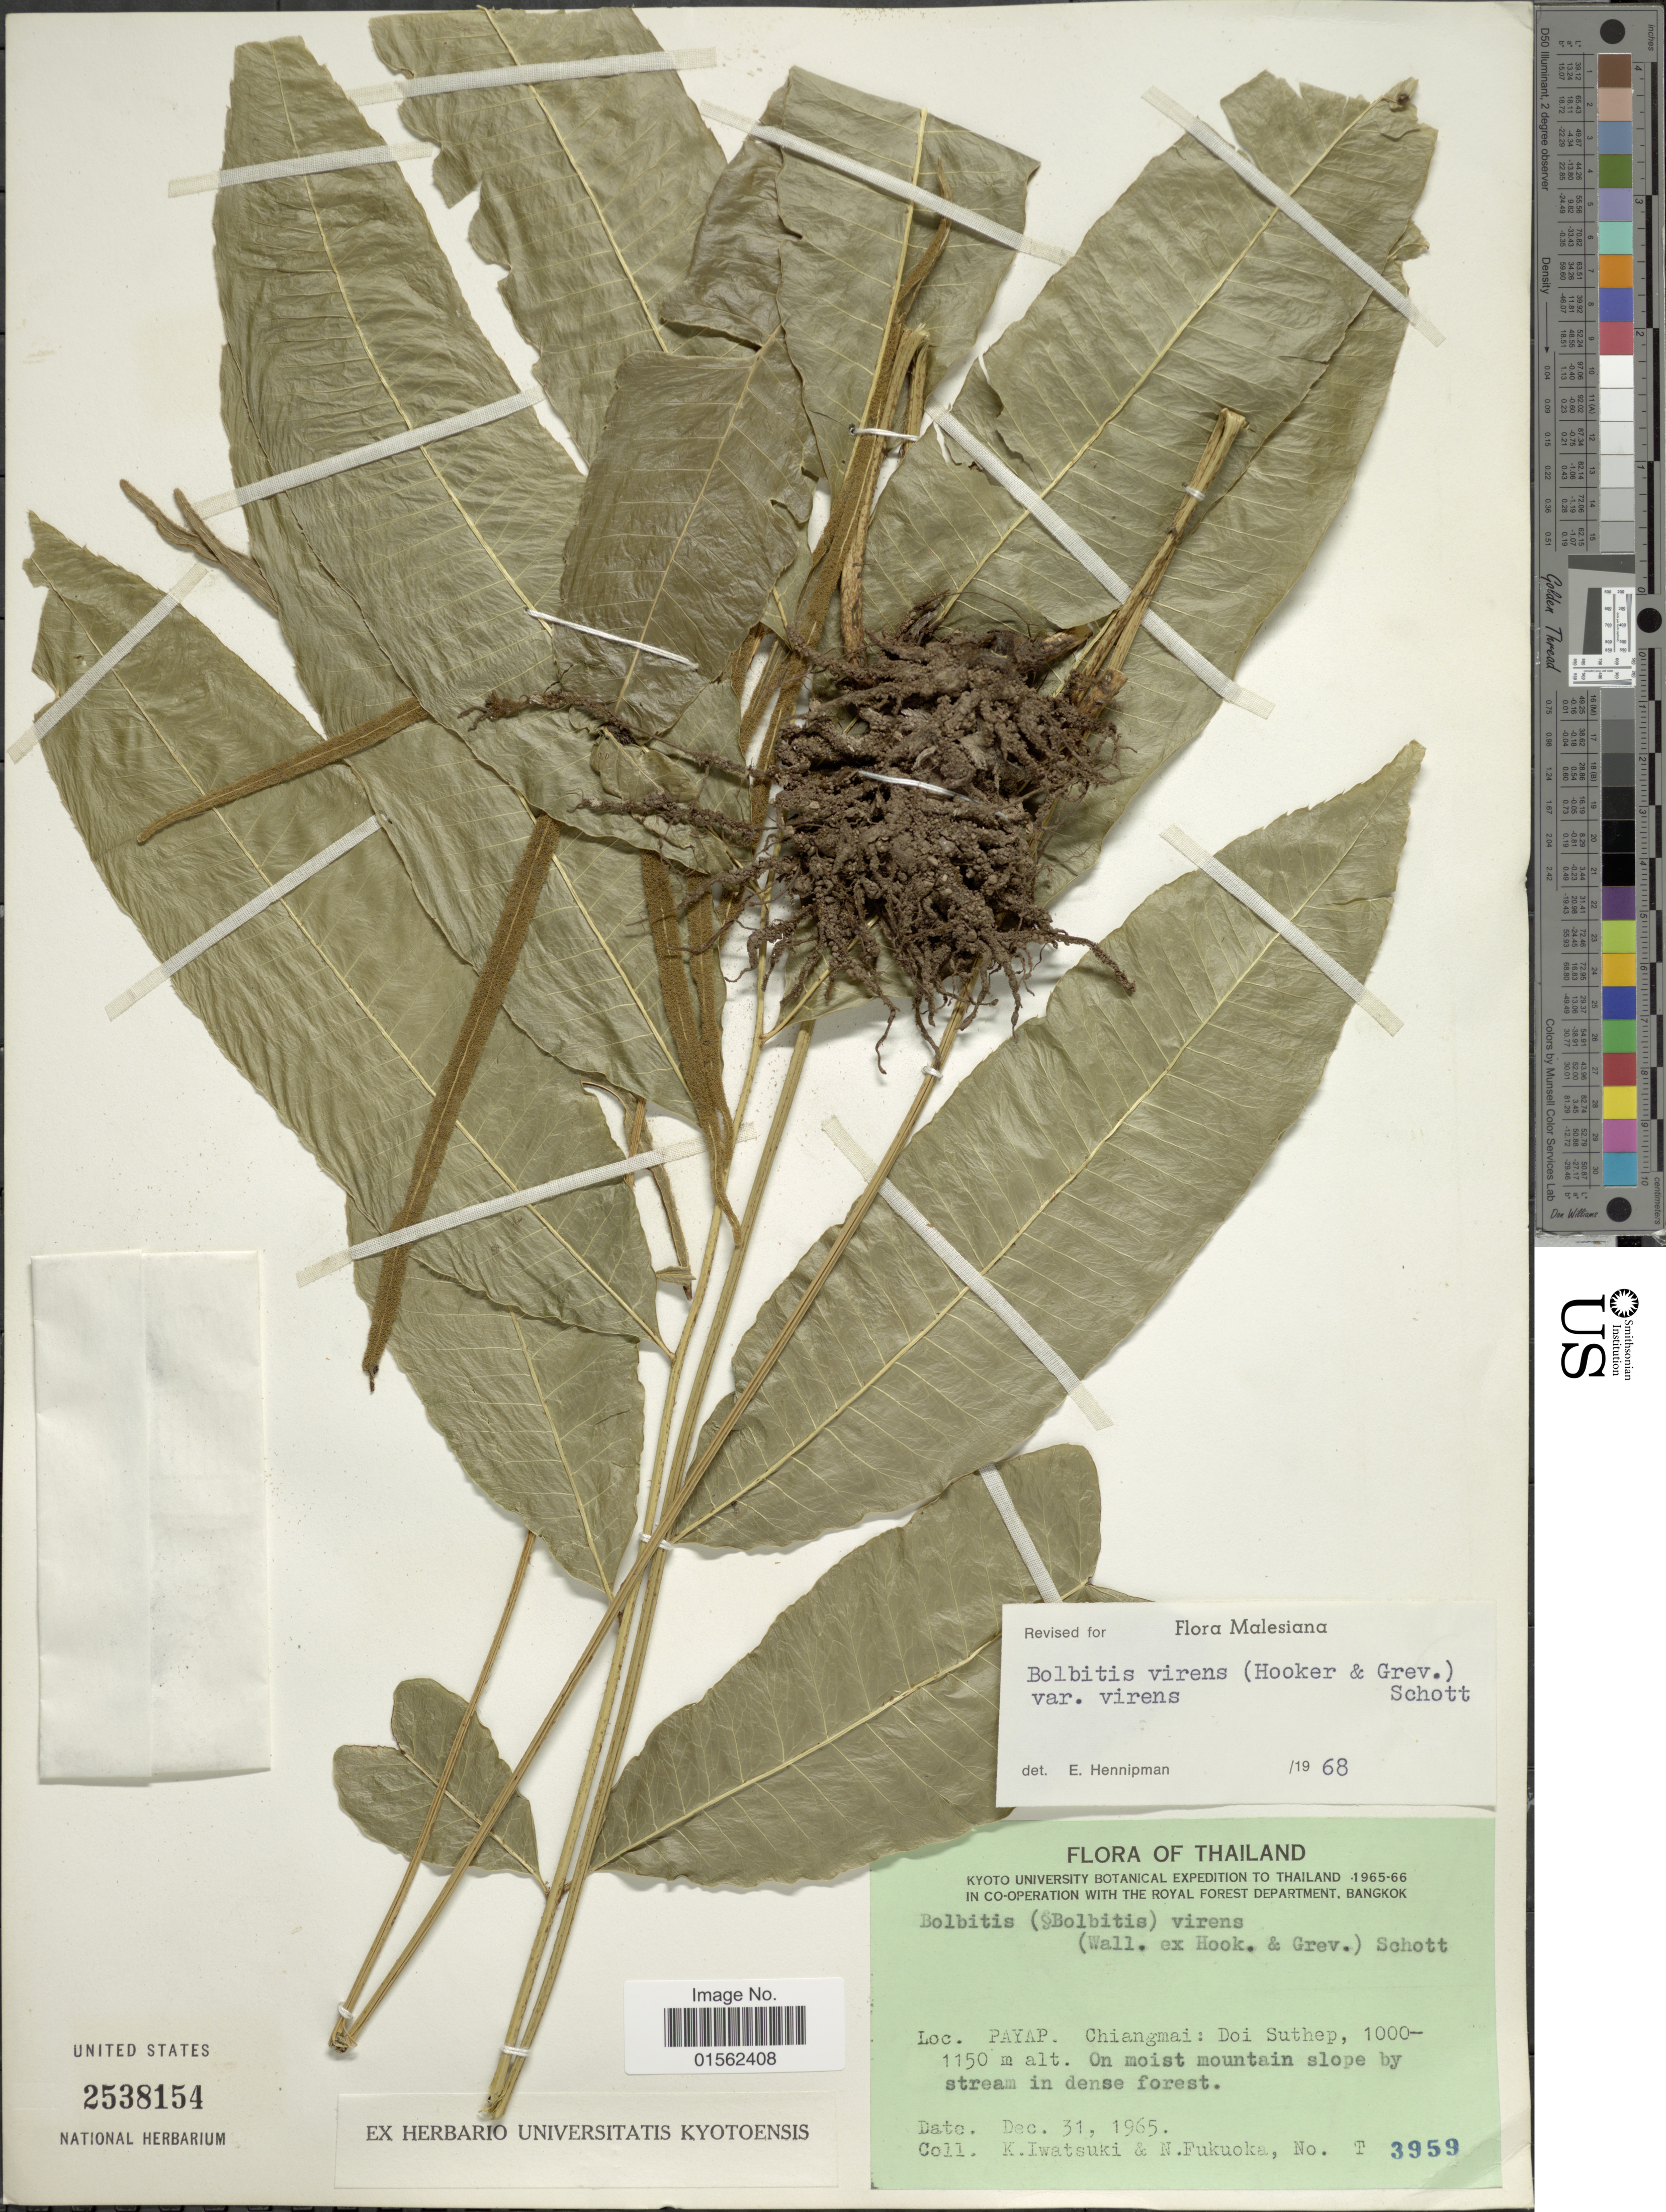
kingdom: Plantae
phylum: Tracheophyta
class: Polypodiopsida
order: Polypodiales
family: Dryopteridaceae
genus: Bolbitis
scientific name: Bolbitis virens var. virens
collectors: K. Iwatsuki & N. Fukuoka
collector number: T3959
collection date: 1965-12-31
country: Thailand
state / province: Chiang Mai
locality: Thailand, Payap, Chiangmai: Doi Suthep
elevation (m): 1000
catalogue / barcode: US 2538154